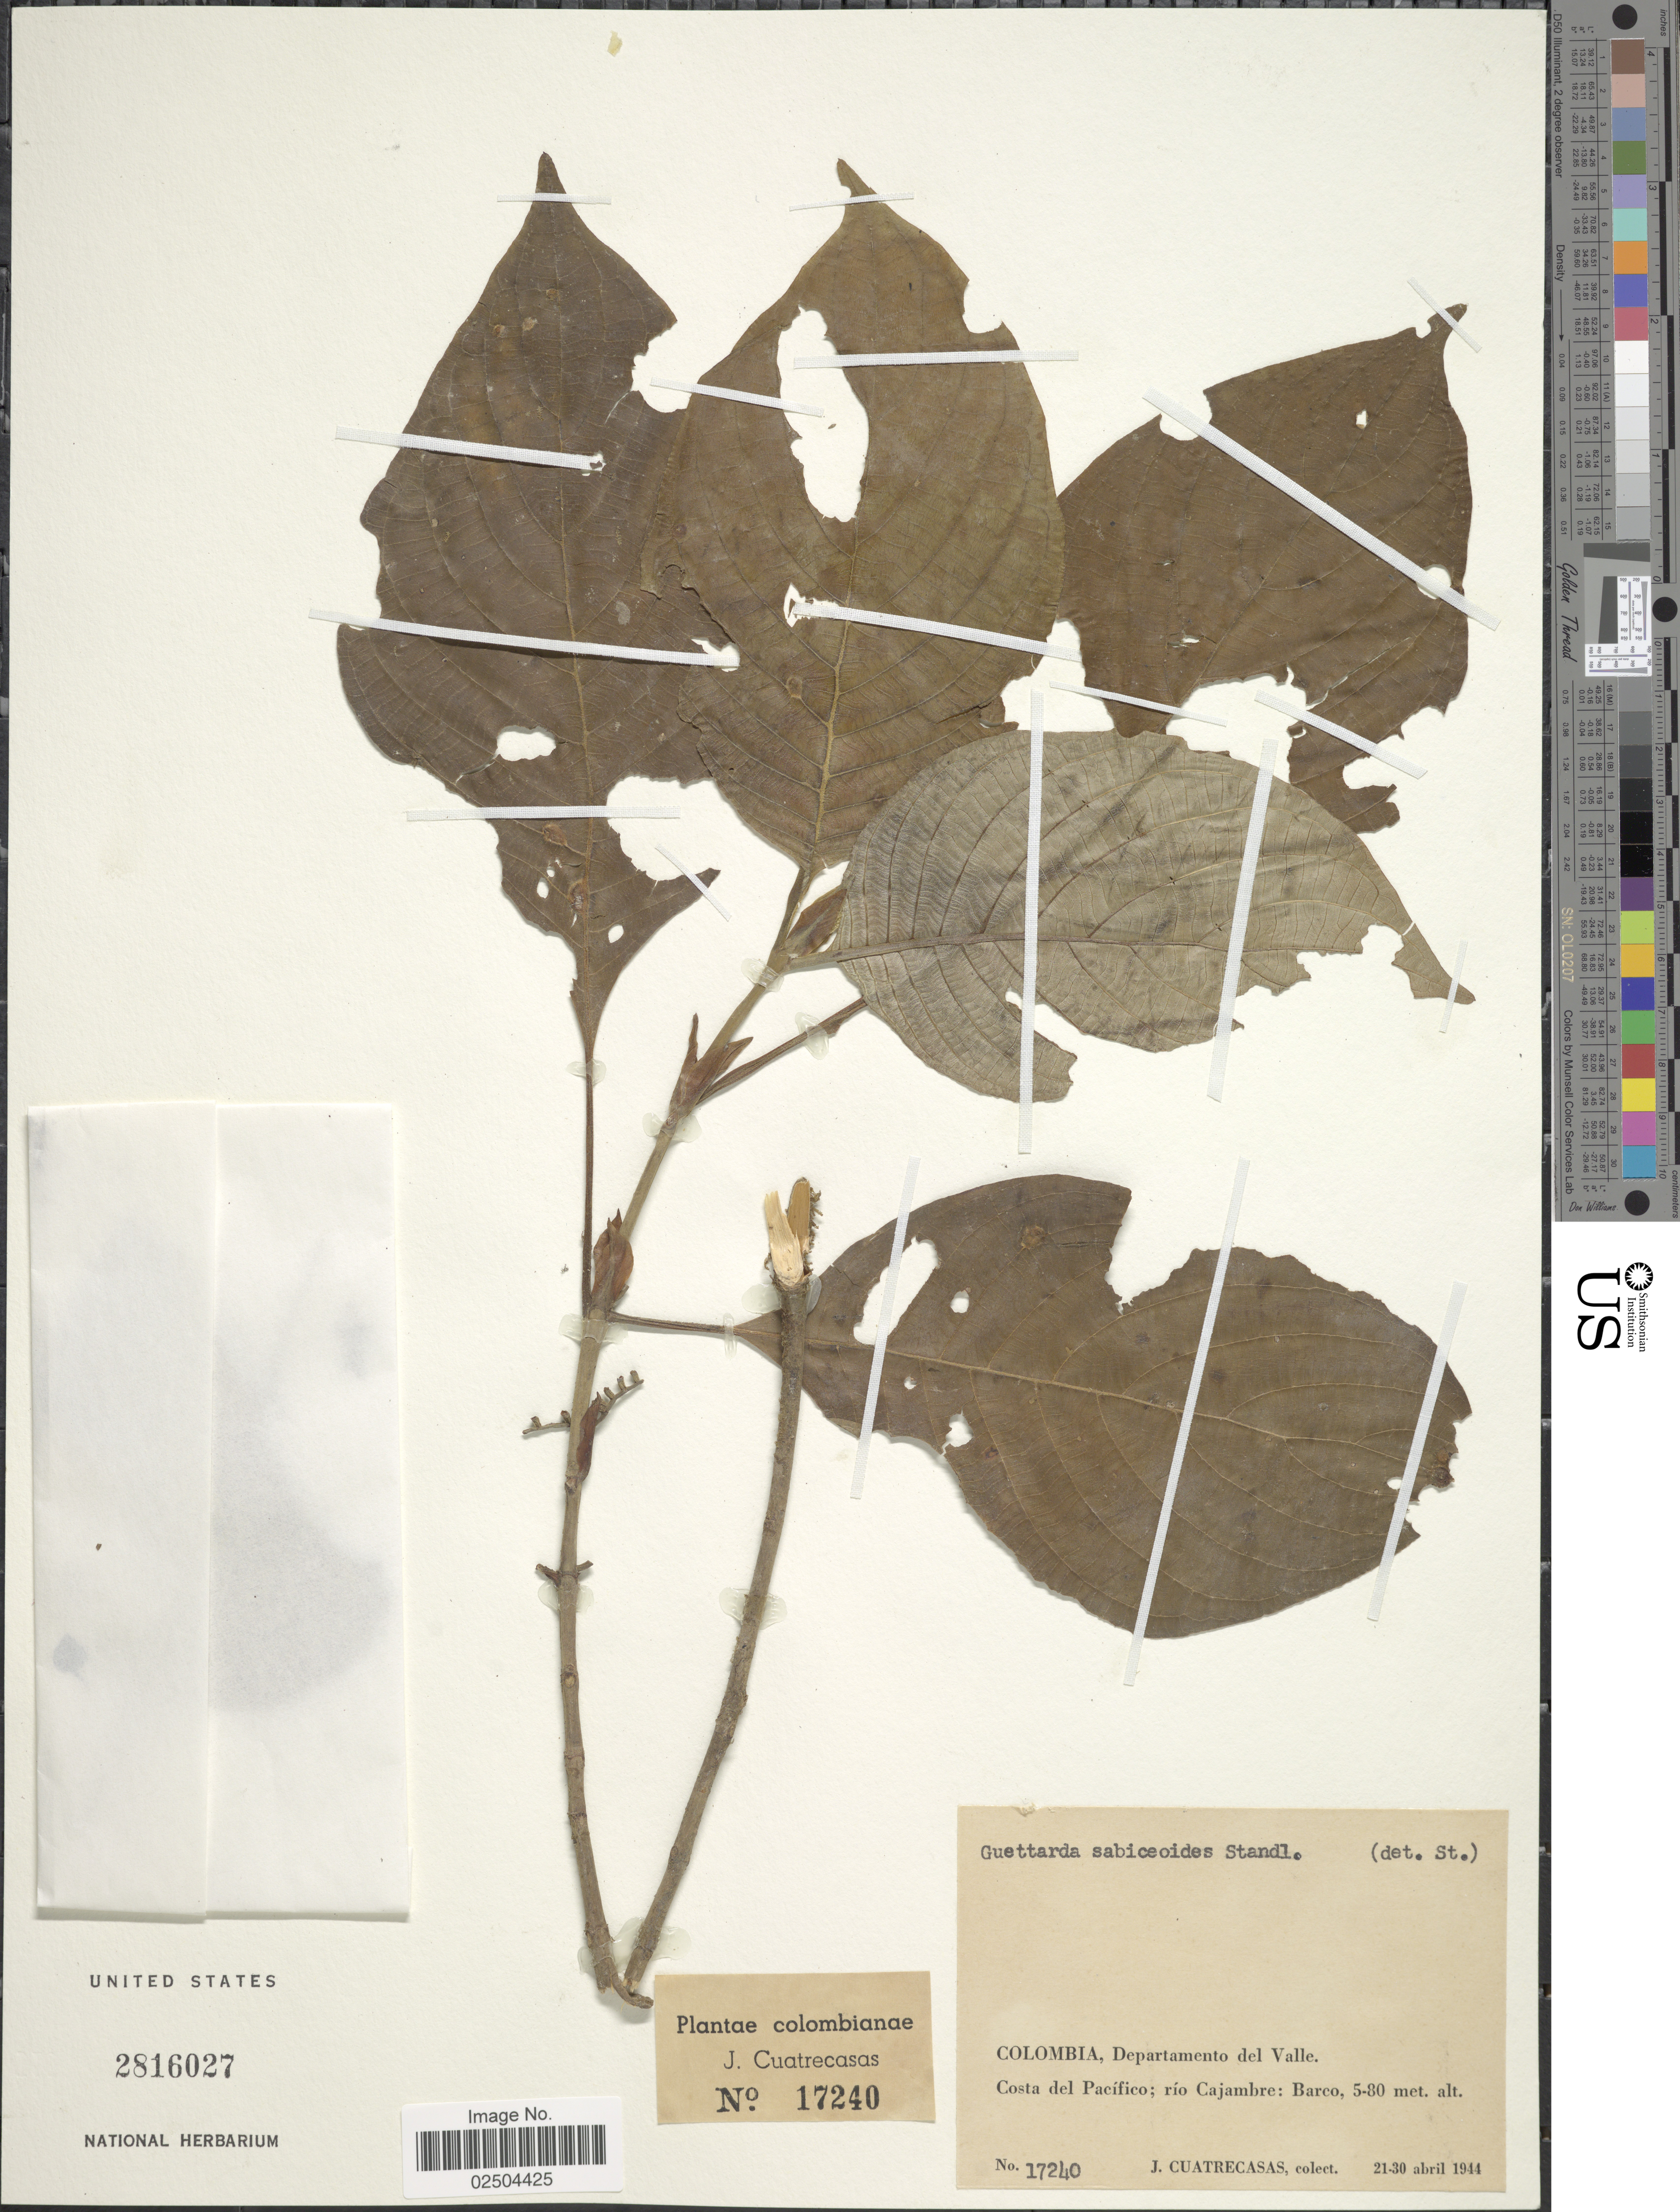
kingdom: Plantae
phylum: Tracheophyta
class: Magnoliopsida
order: Gentianales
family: Rubiaceae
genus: Guettarda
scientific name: Guettarda crispiflora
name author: Vahl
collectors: J. Cuatrecasas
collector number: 17240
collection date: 1944-04-21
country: Colombia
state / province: Valle del Cauca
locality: Costa del Pacifico; rio Cajambre: Barco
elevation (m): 5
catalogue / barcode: US 2816027